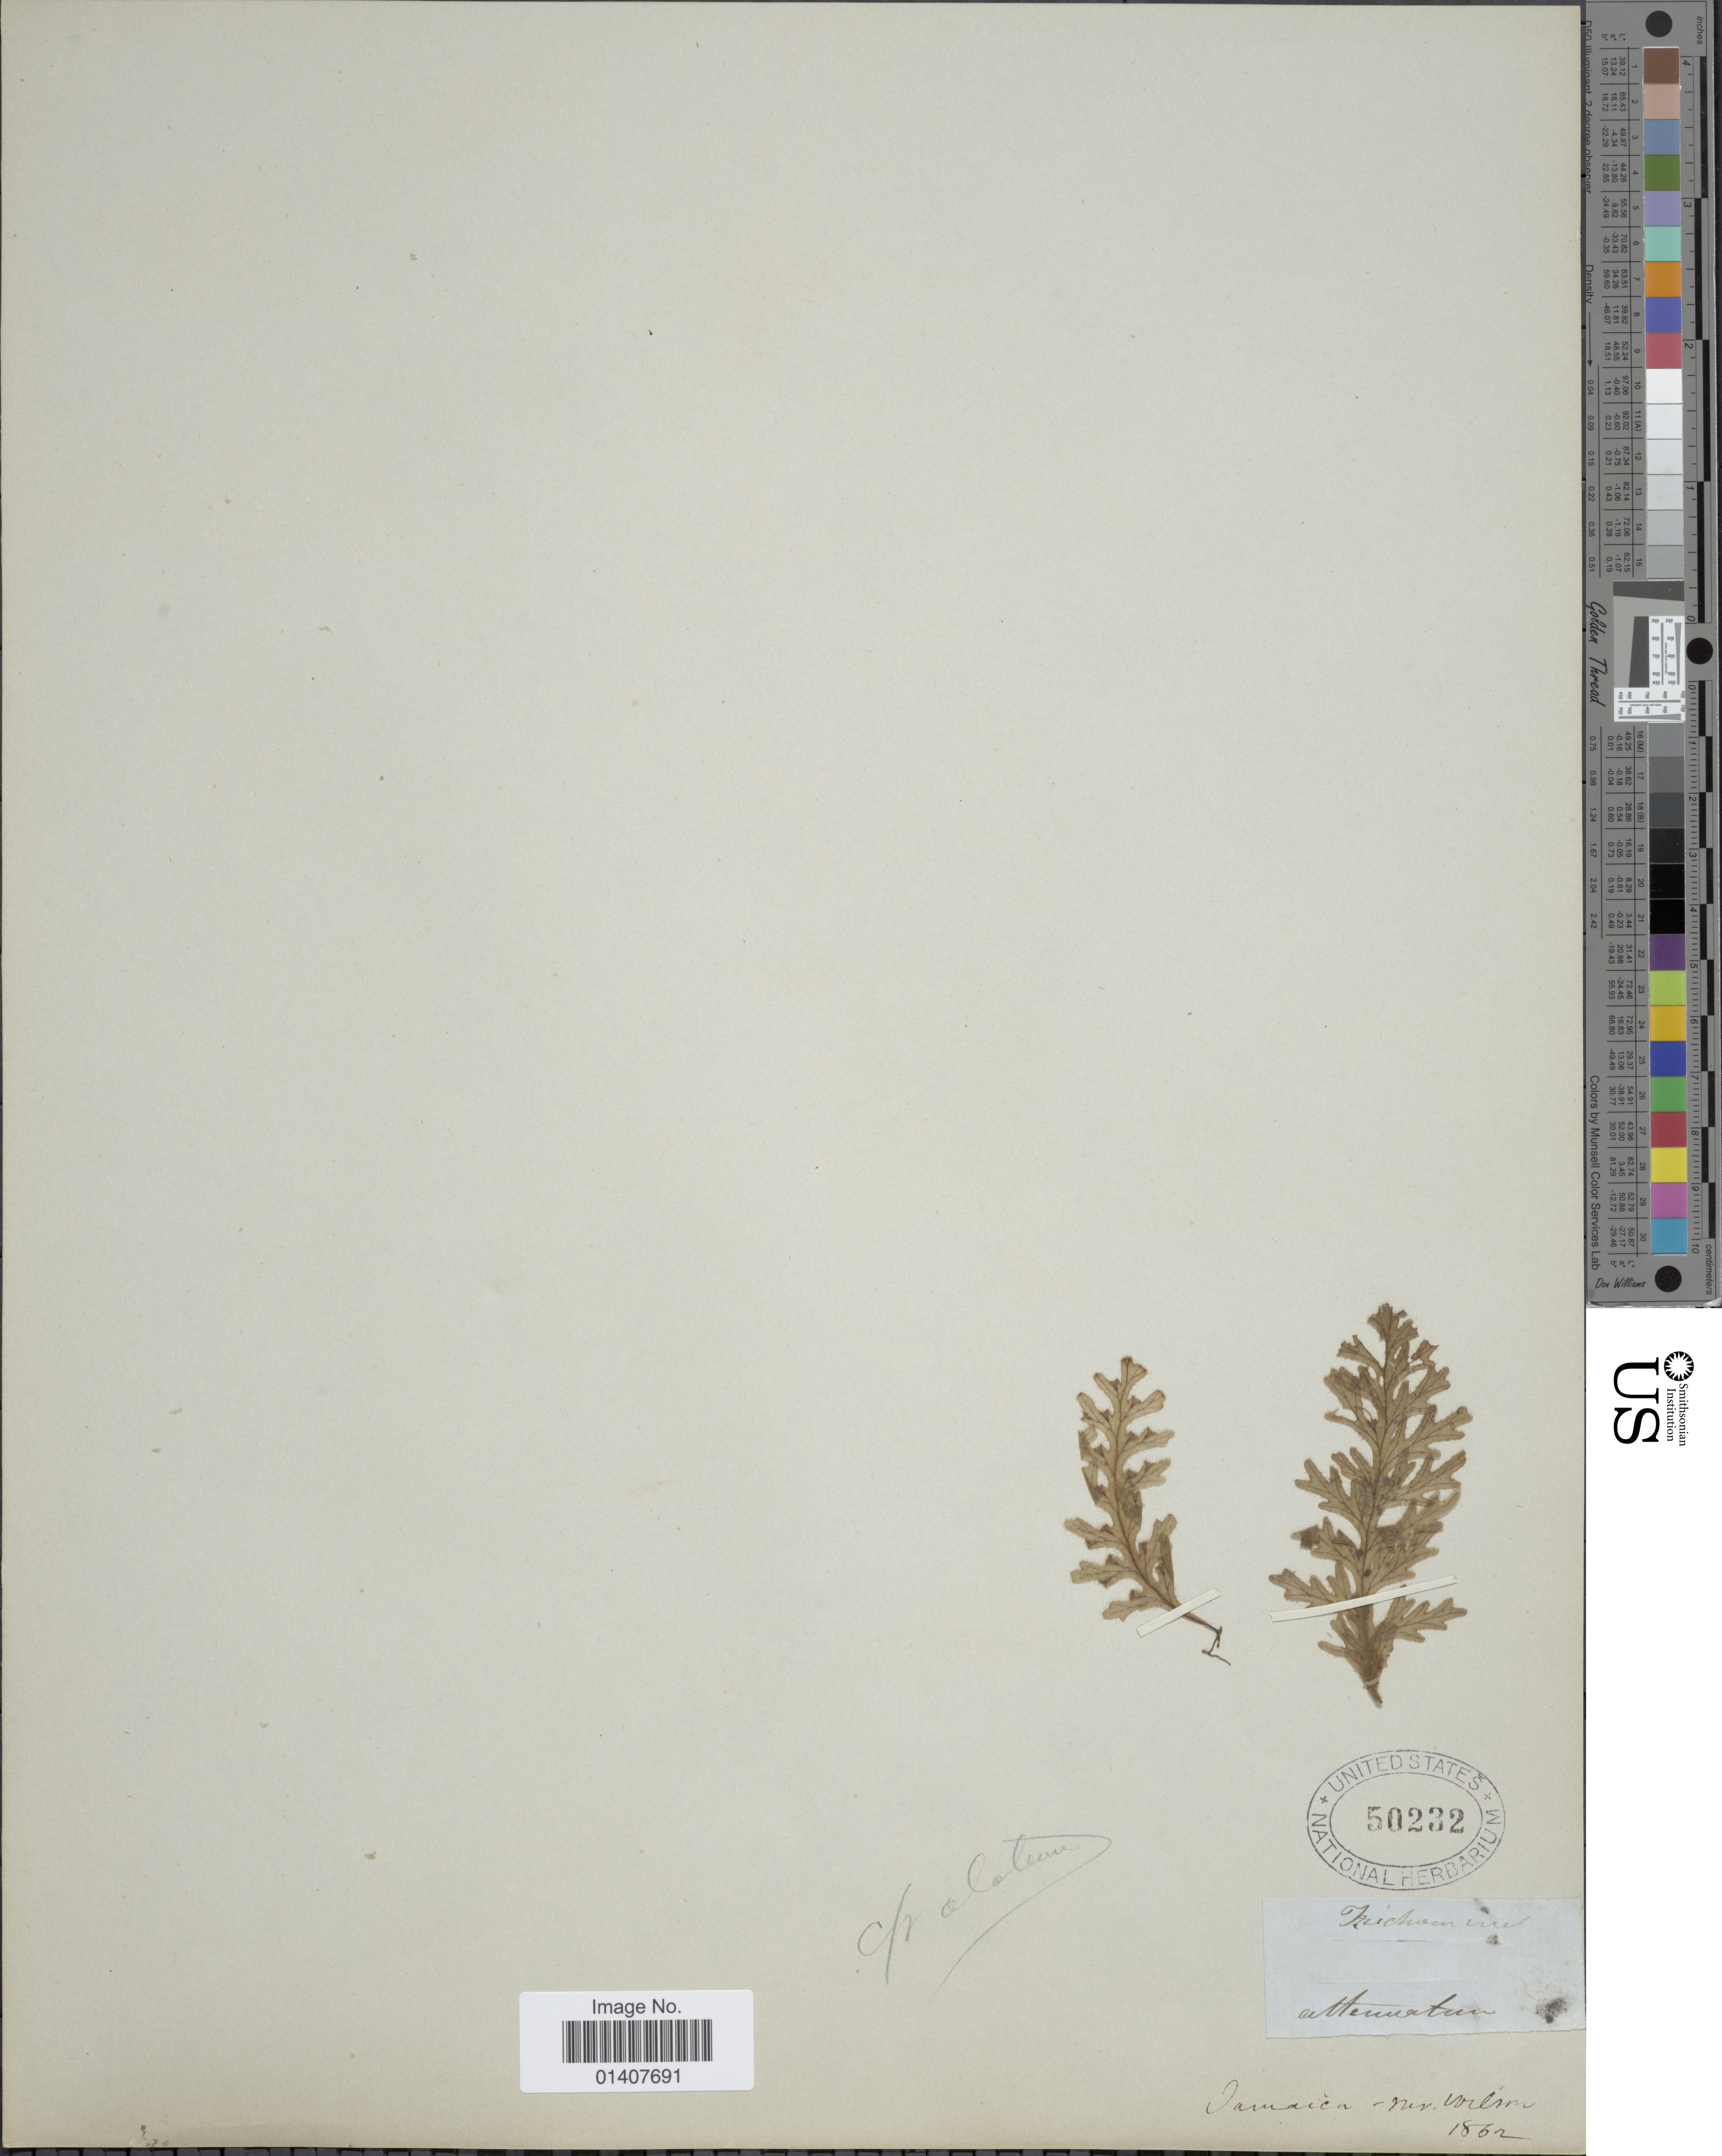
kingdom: Plantae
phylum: Tracheophyta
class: Polypodiopsida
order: Hymenophyllales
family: Hymenophyllaceae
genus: Trichomanes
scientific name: Trichomanes alatum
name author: Sw.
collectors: -- Wilson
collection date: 1862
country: Jamaica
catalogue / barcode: US 50232